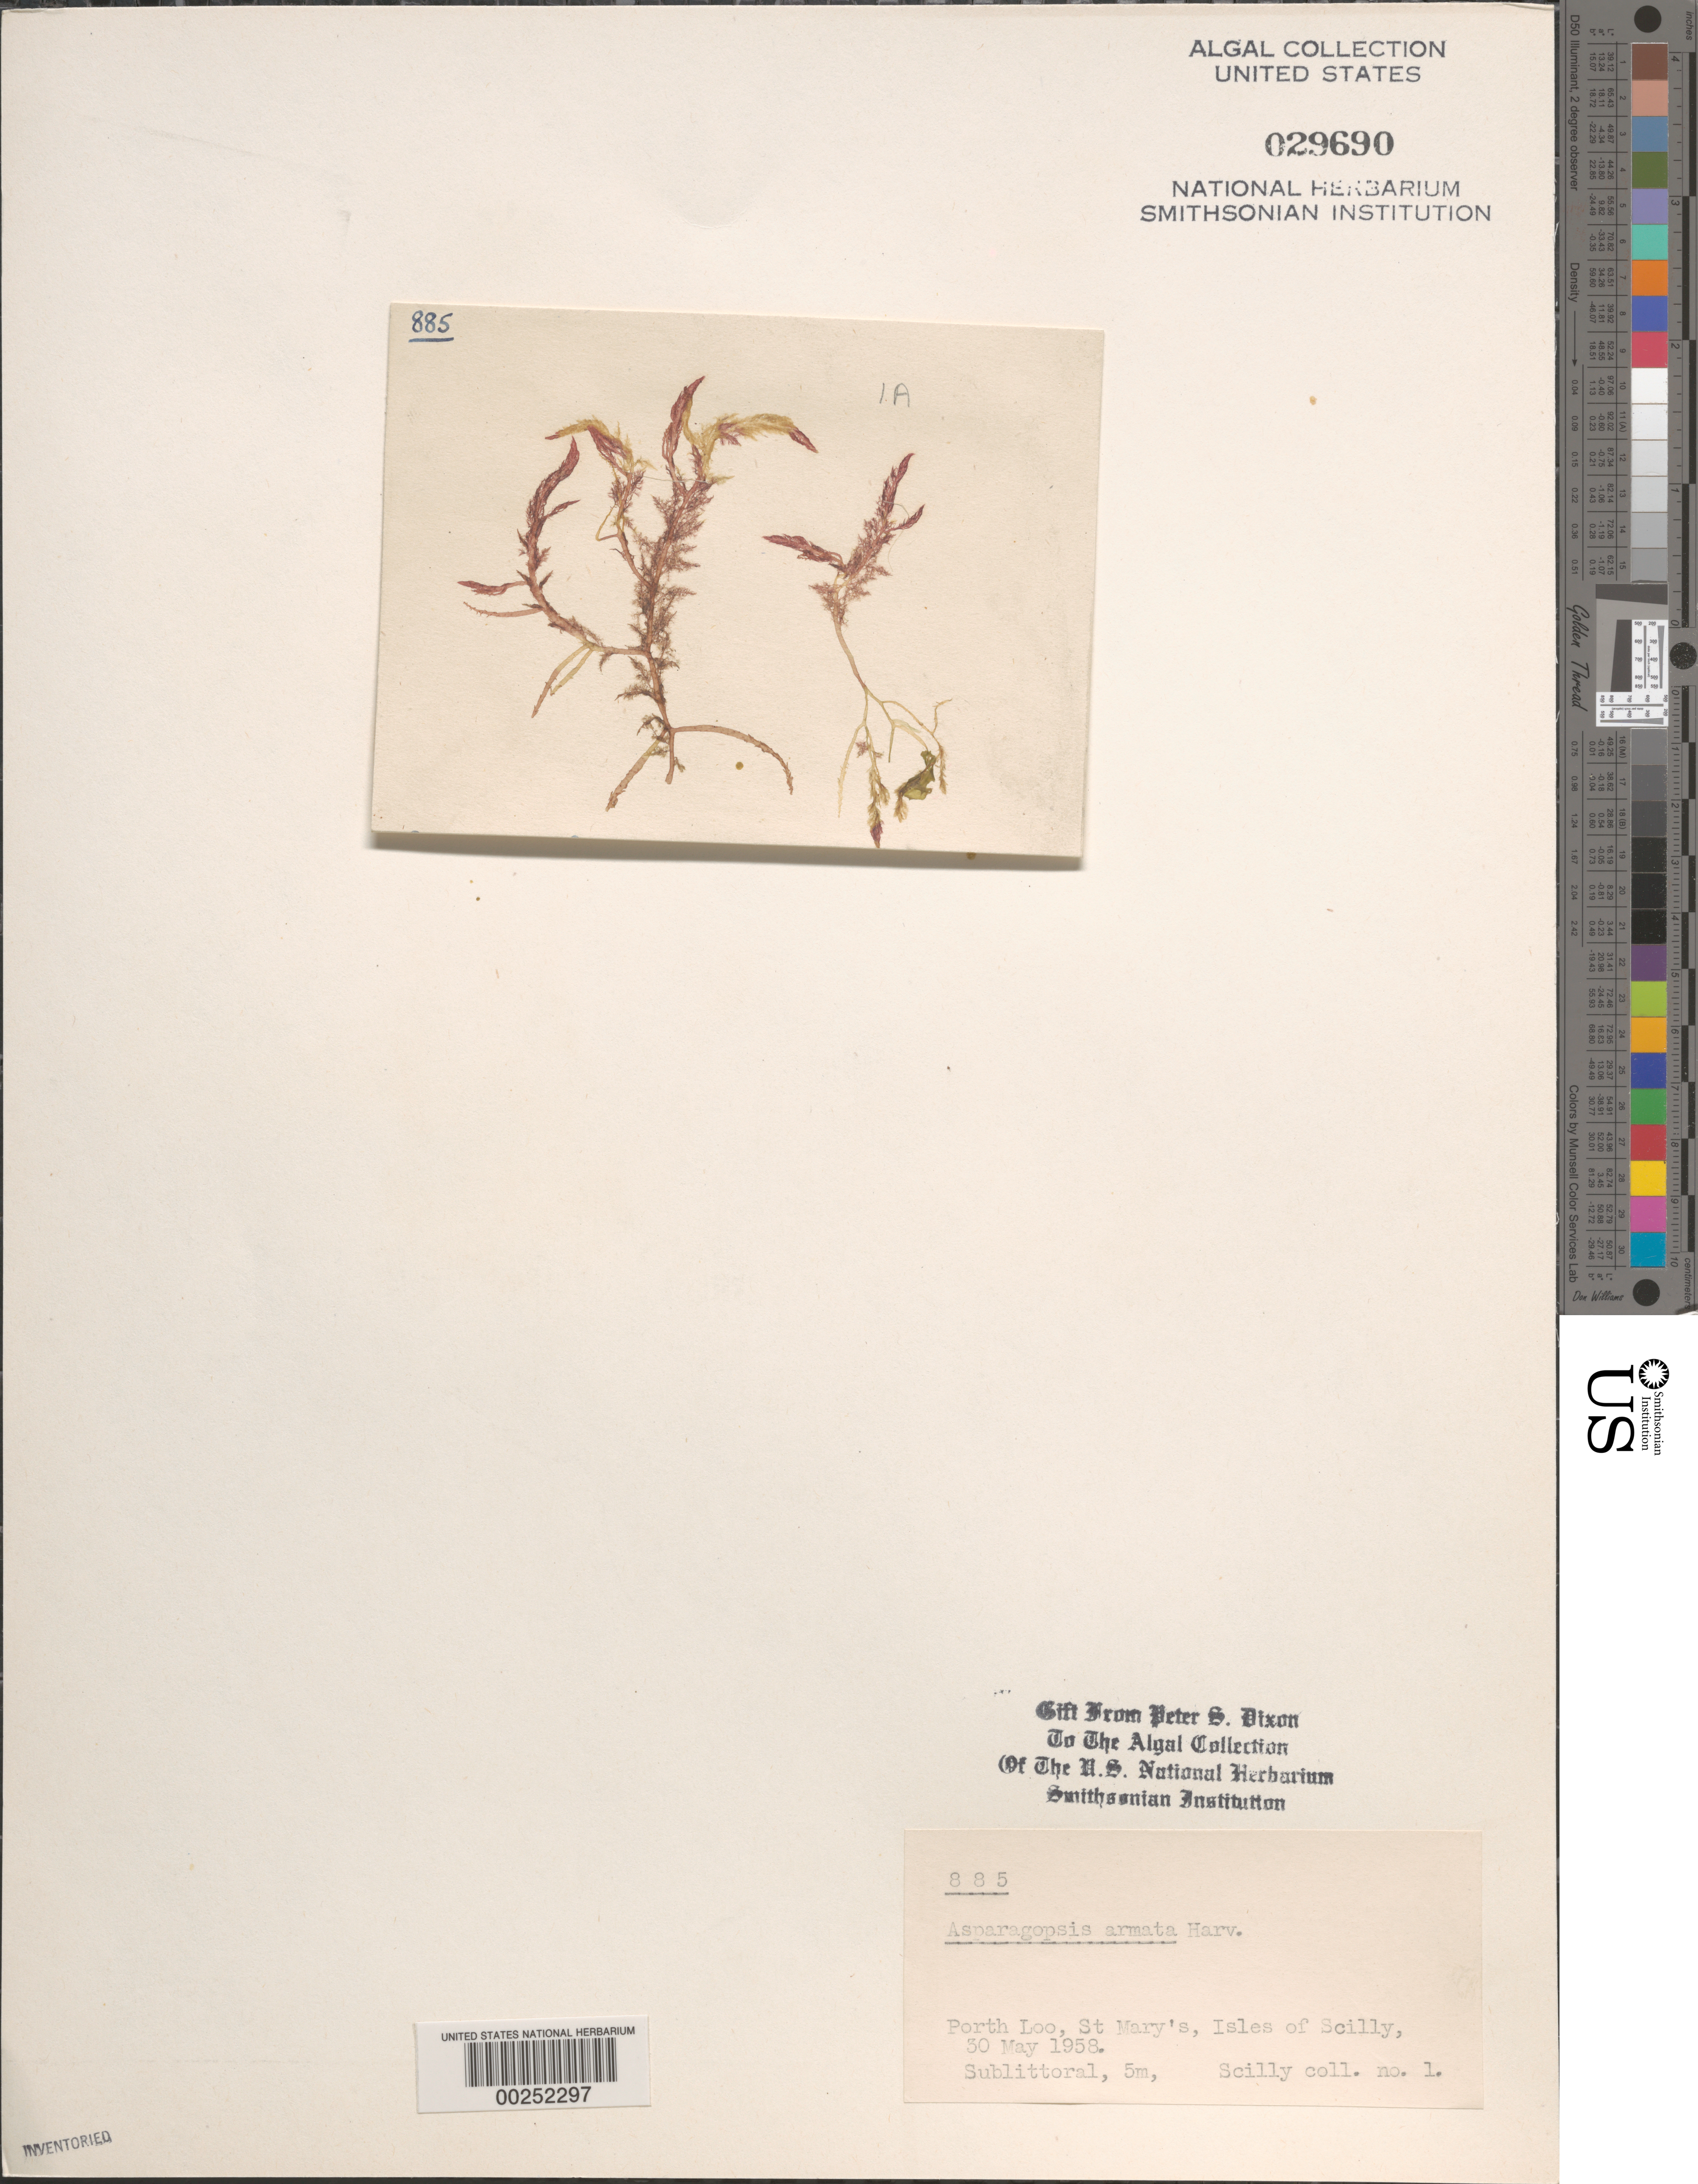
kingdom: Plantae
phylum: Rhodophyta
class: Florideophyceae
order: Bonnemaisoniales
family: Bonnemaisoniaceae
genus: Asparagopsis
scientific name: Asparagopsis armata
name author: Harv.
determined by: Dixon, P. S.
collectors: P. S. Dixon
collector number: PSD 885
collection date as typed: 30 May 1958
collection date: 1958-05-30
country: United Kingdom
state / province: England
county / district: Council of the Isles of Scilly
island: St. Mary's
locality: Porth Loo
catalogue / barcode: US 29690